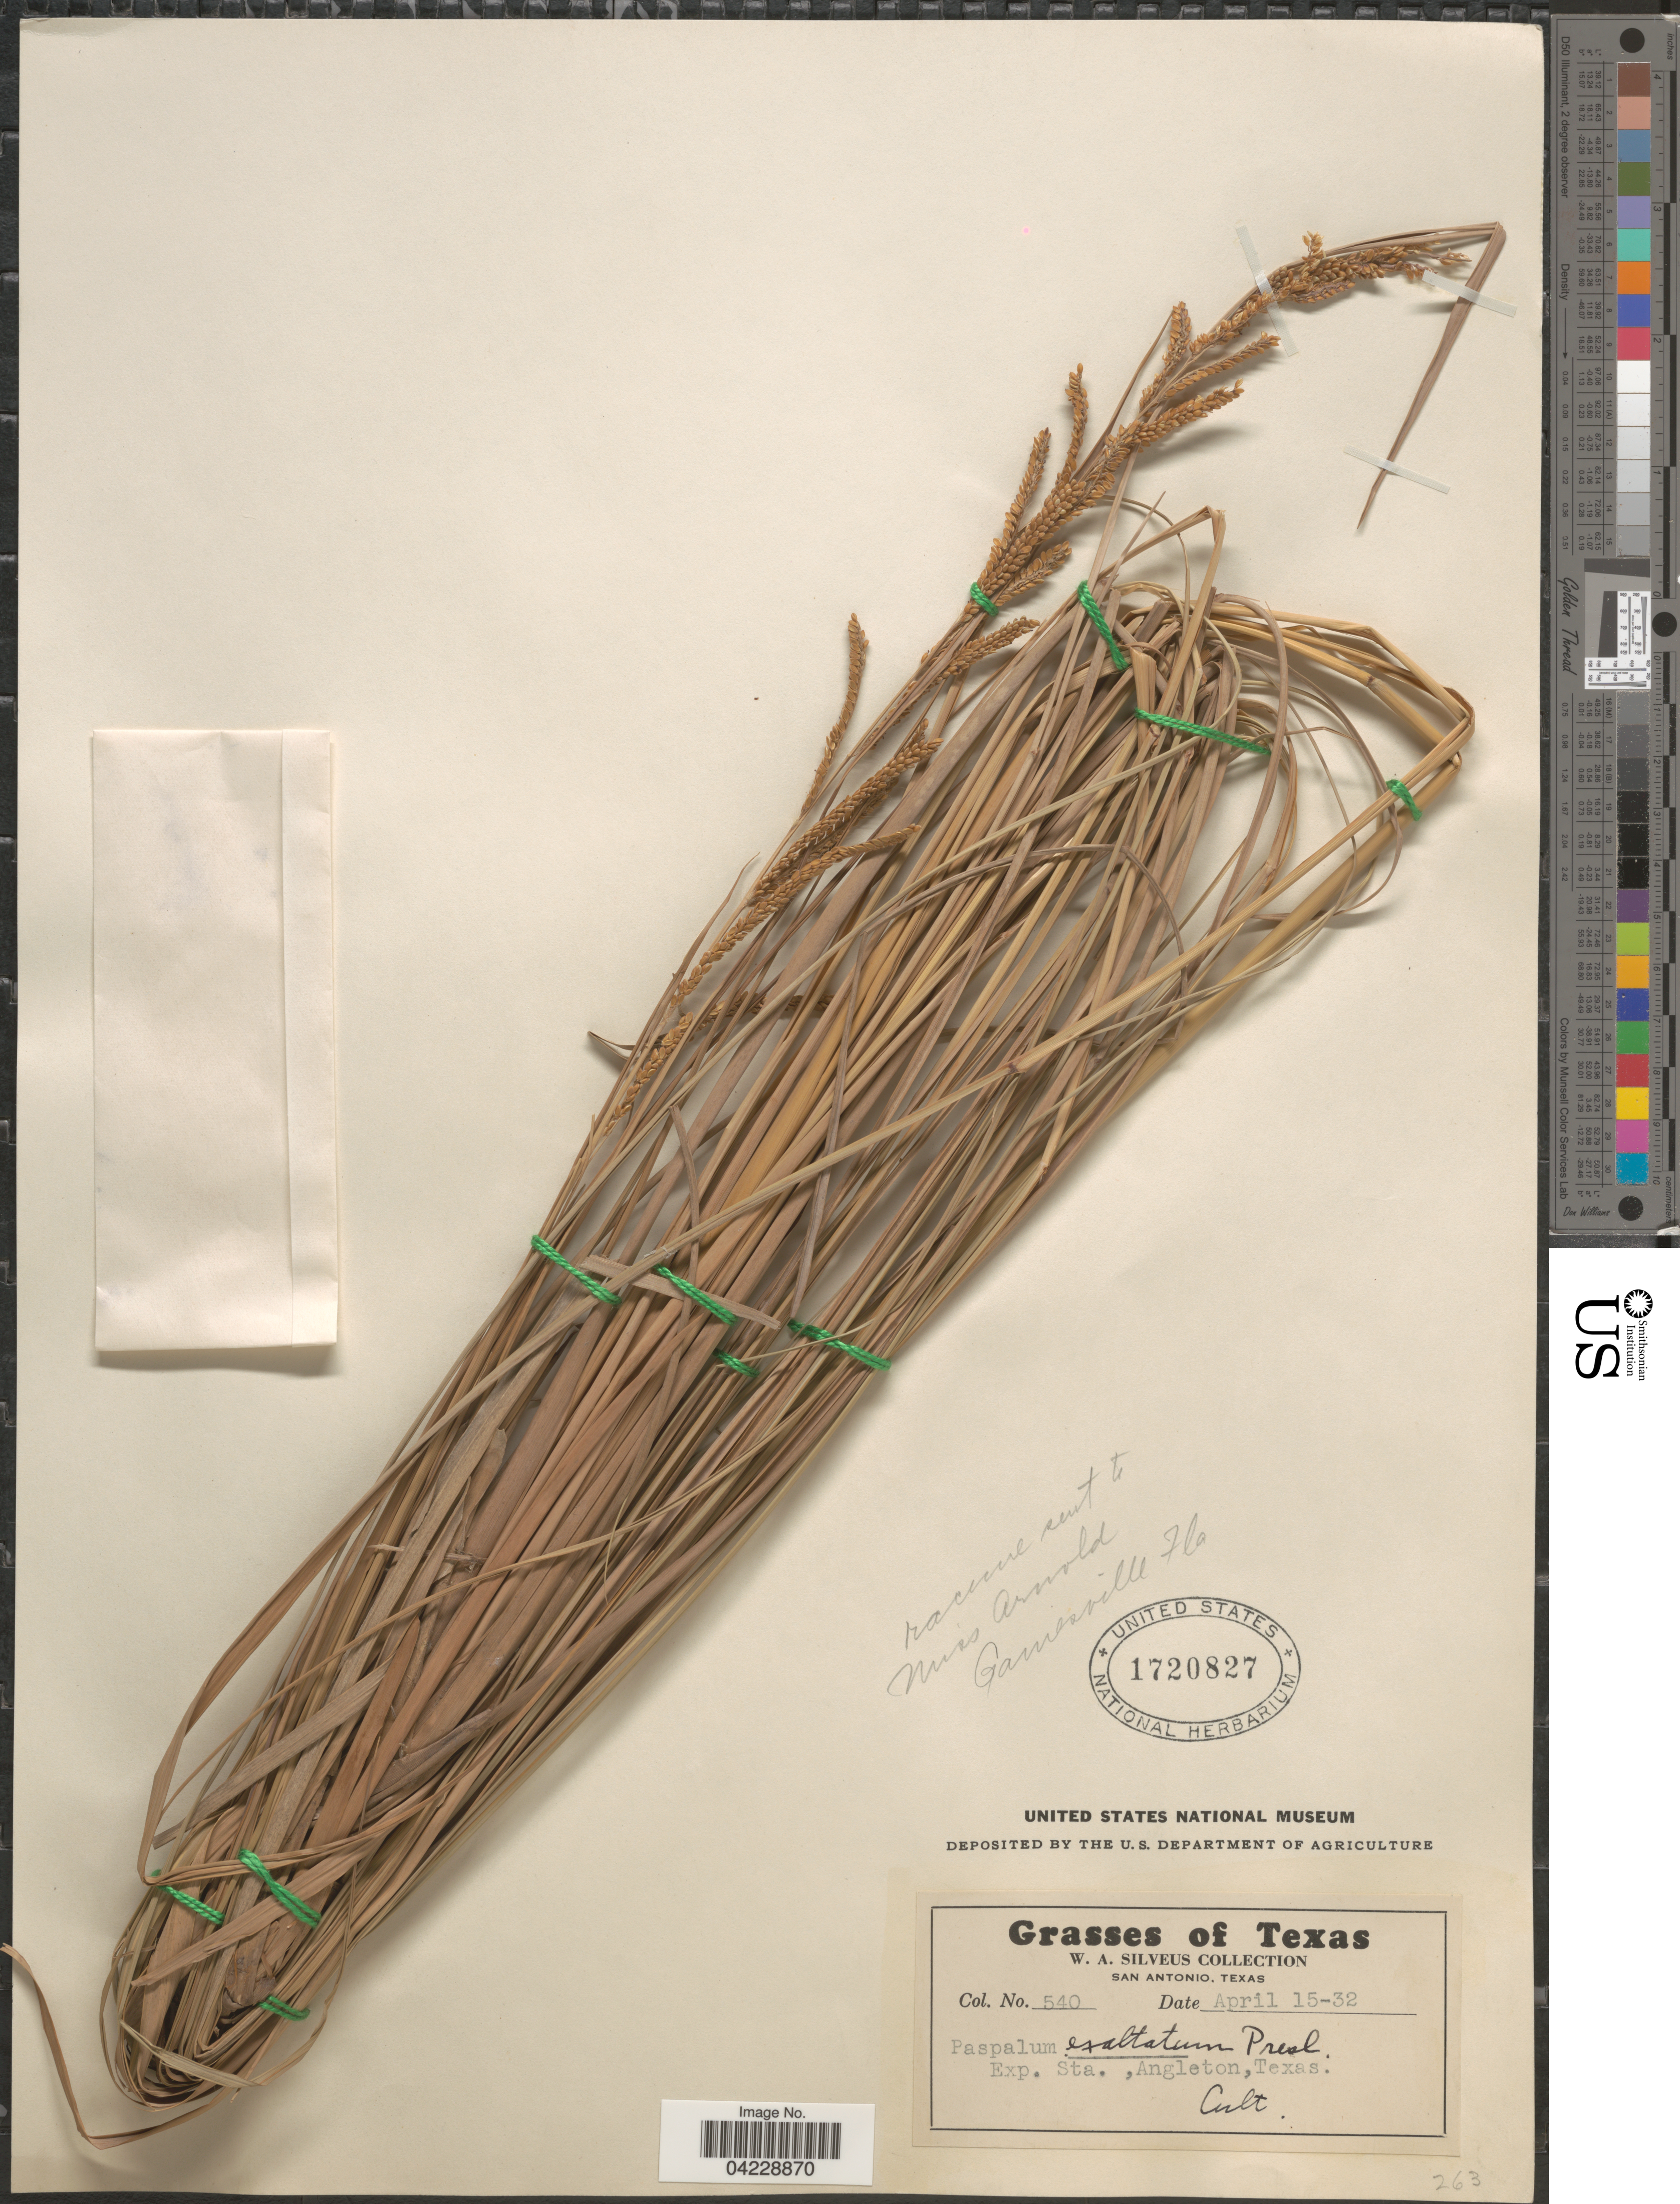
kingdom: Plantae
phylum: Tracheophyta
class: Liliopsida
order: Poales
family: Poaceae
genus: Paspalum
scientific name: Paspalum exaltatum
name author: J. Presl in C. Presl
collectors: W. Silveus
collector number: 540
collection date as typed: Transcribed d/m/y: 15/4/32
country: United States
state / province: Texas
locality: Exp. Sta., Angleton.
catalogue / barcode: US 1720827